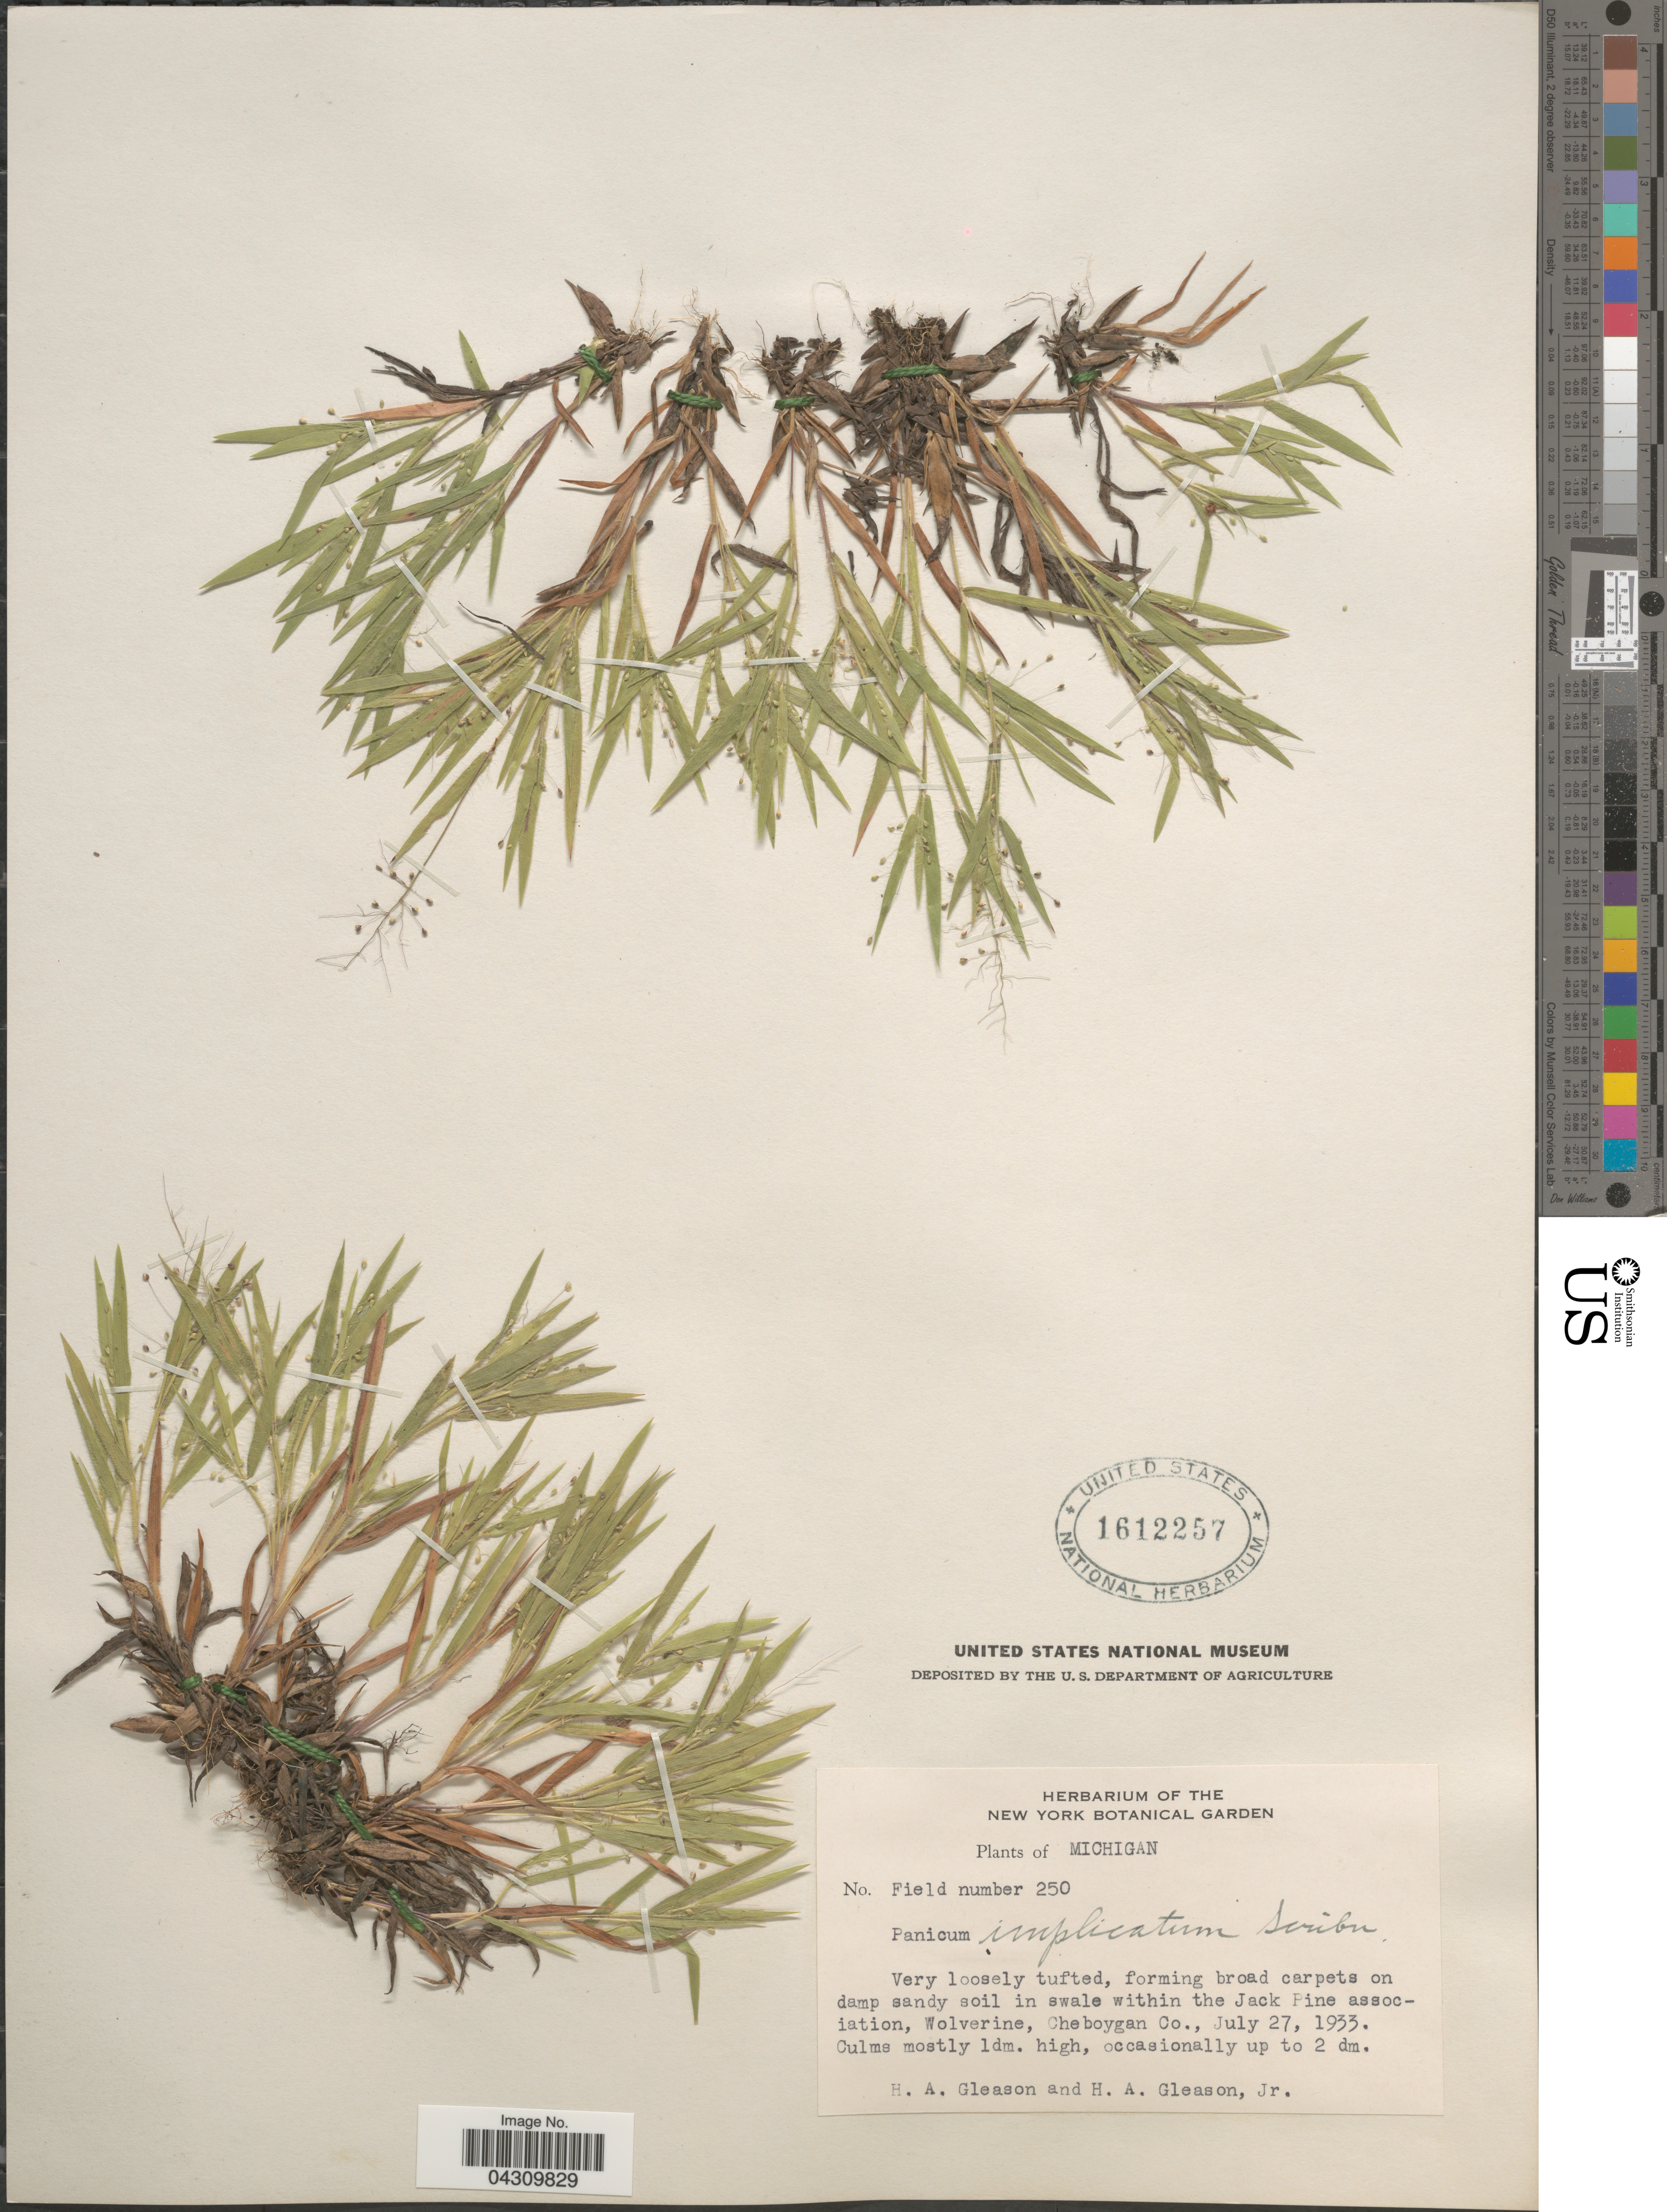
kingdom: Plantae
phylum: Tracheophyta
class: Liliopsida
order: Poales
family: Poaceae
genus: Dichanthelium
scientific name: Dichanthelium acuminatum var. acuminatum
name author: (Sw.) Gould & C.A. Clark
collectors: H. A. Gleason & H. Gleason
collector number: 250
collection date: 1933-07-27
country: United States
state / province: Michigan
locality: Forming broad carpets on damp sandy soil in swale within the Jack Pine association, Wolverine, Cheboygan Co.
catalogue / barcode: US 1612257